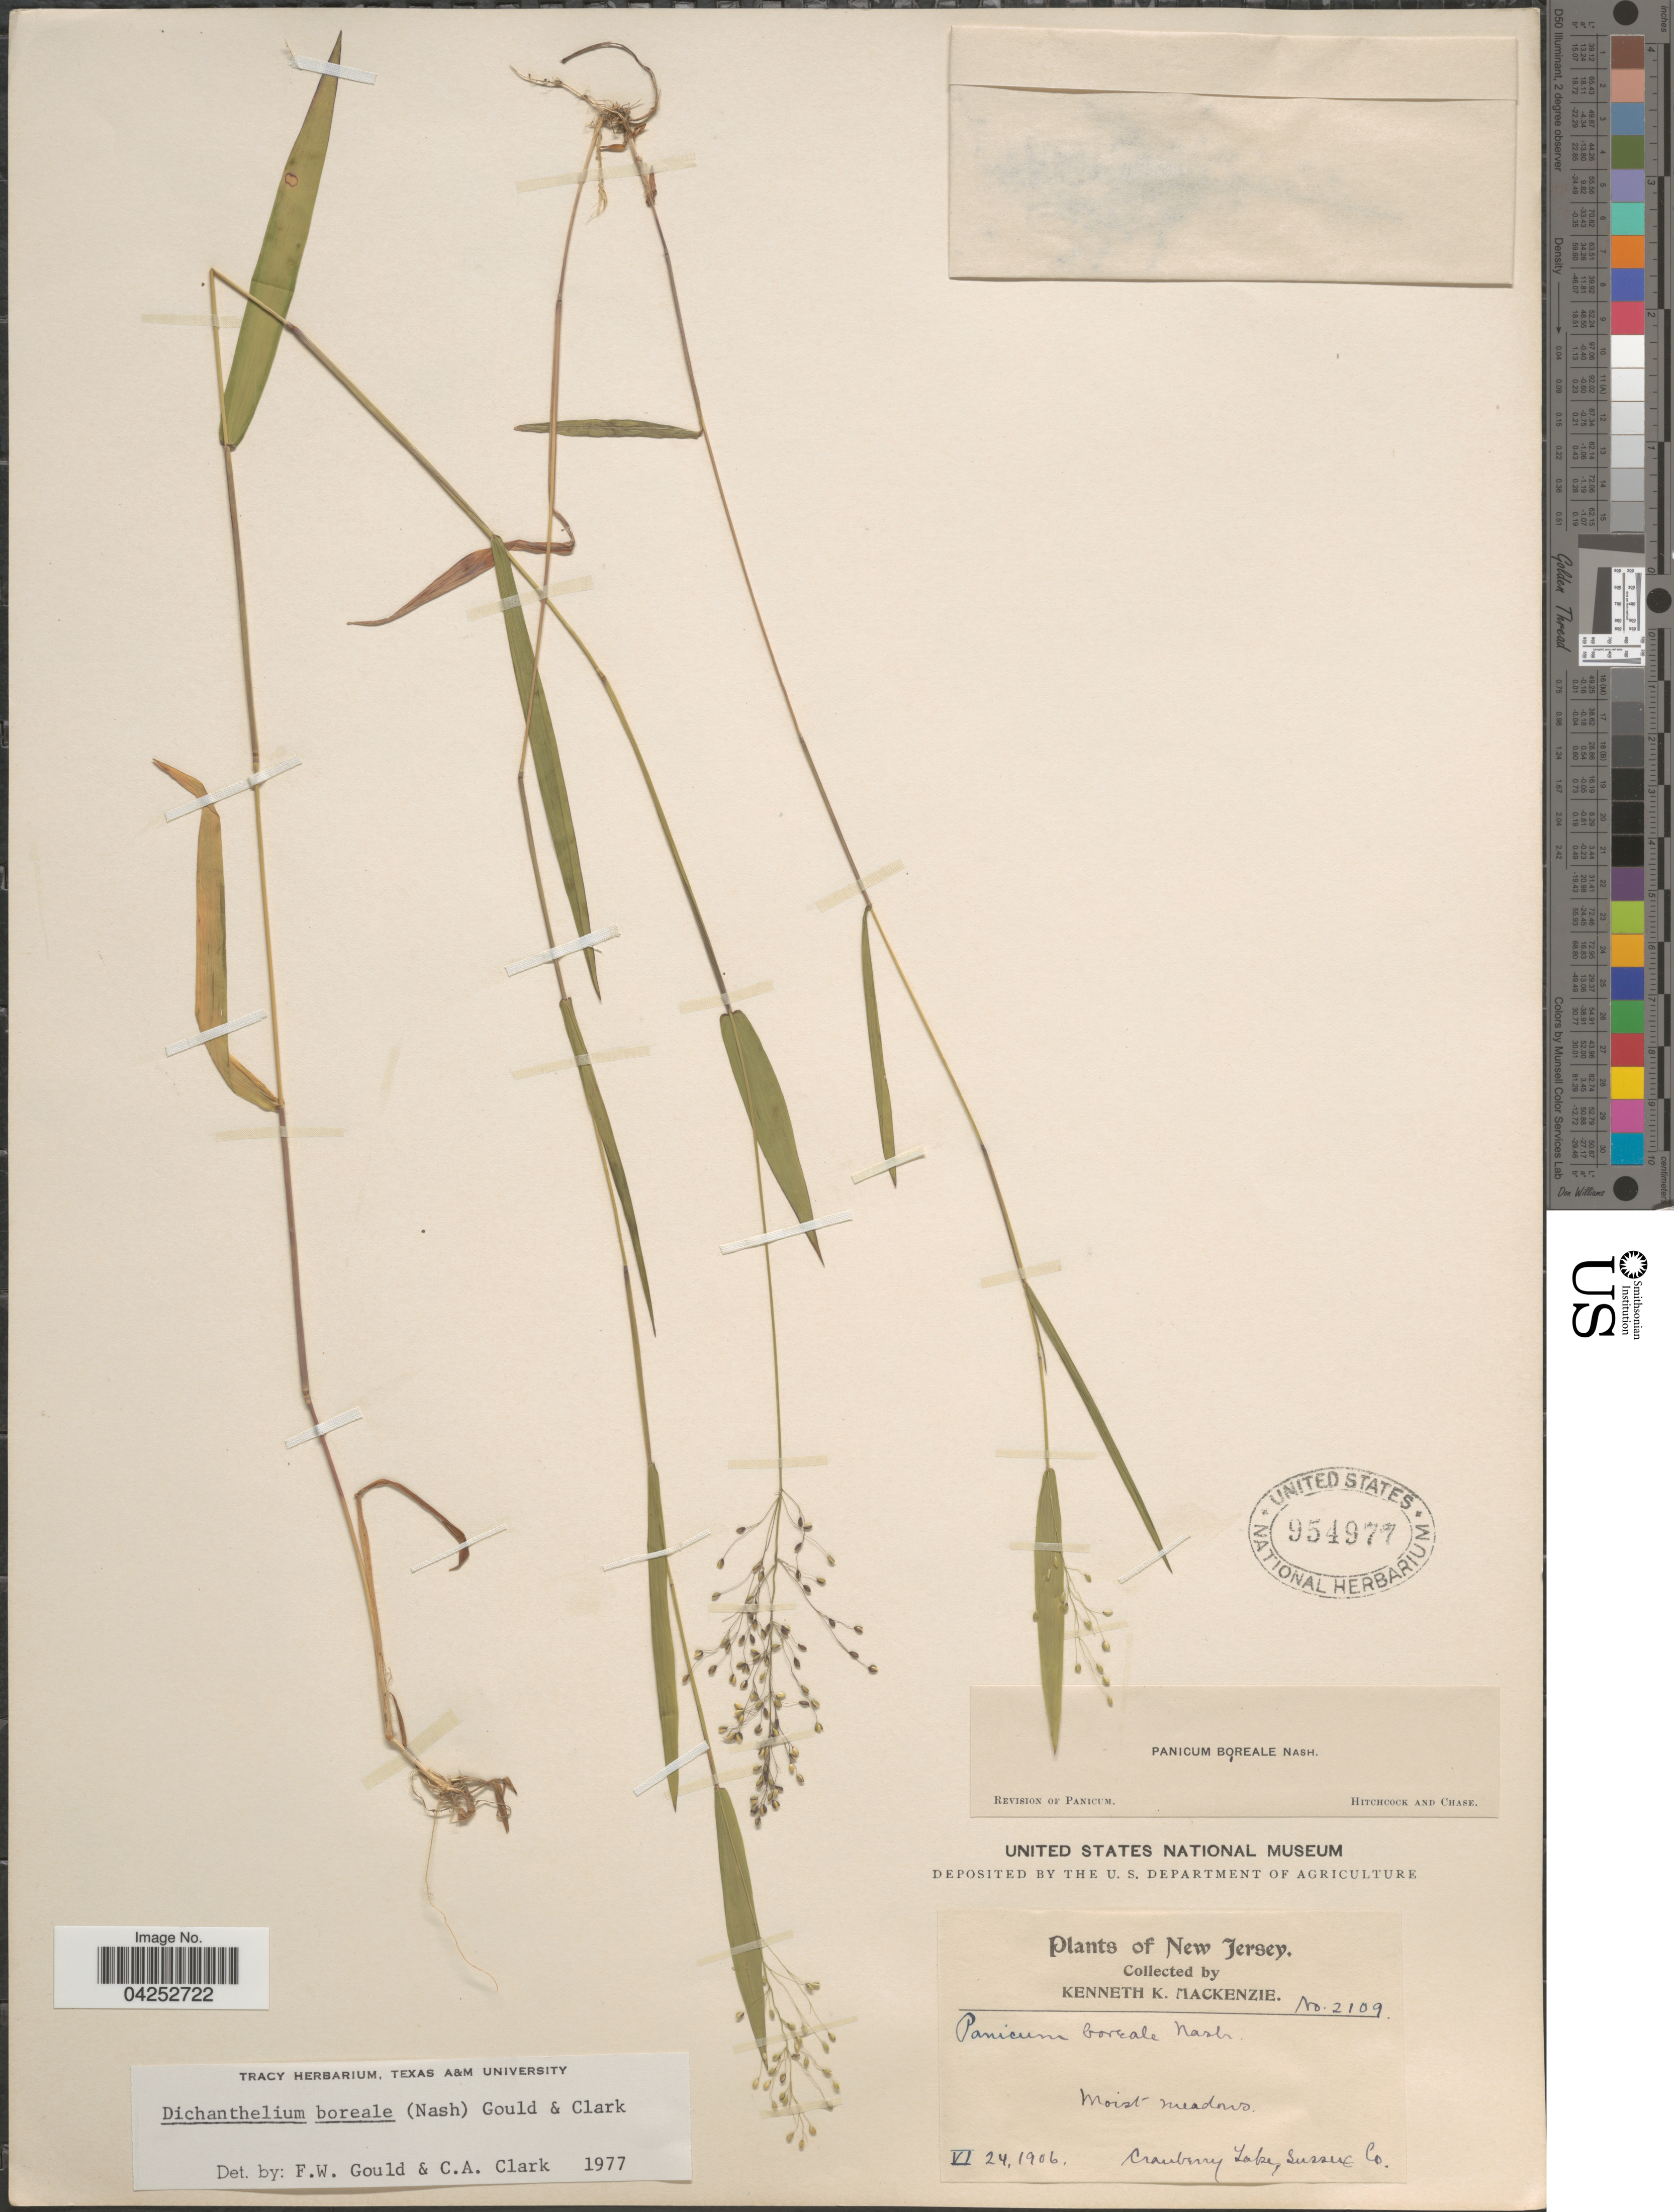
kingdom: Plantae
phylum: Tracheophyta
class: Liliopsida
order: Poales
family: Poaceae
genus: Dichanthelium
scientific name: Dichanthelium boreale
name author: (Nash) Freckmann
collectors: K. K. Mackenzie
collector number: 2109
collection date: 1906-06-24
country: United States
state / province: New Jersey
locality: Cranberry Lake, Sussex Co.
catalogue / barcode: US 954977